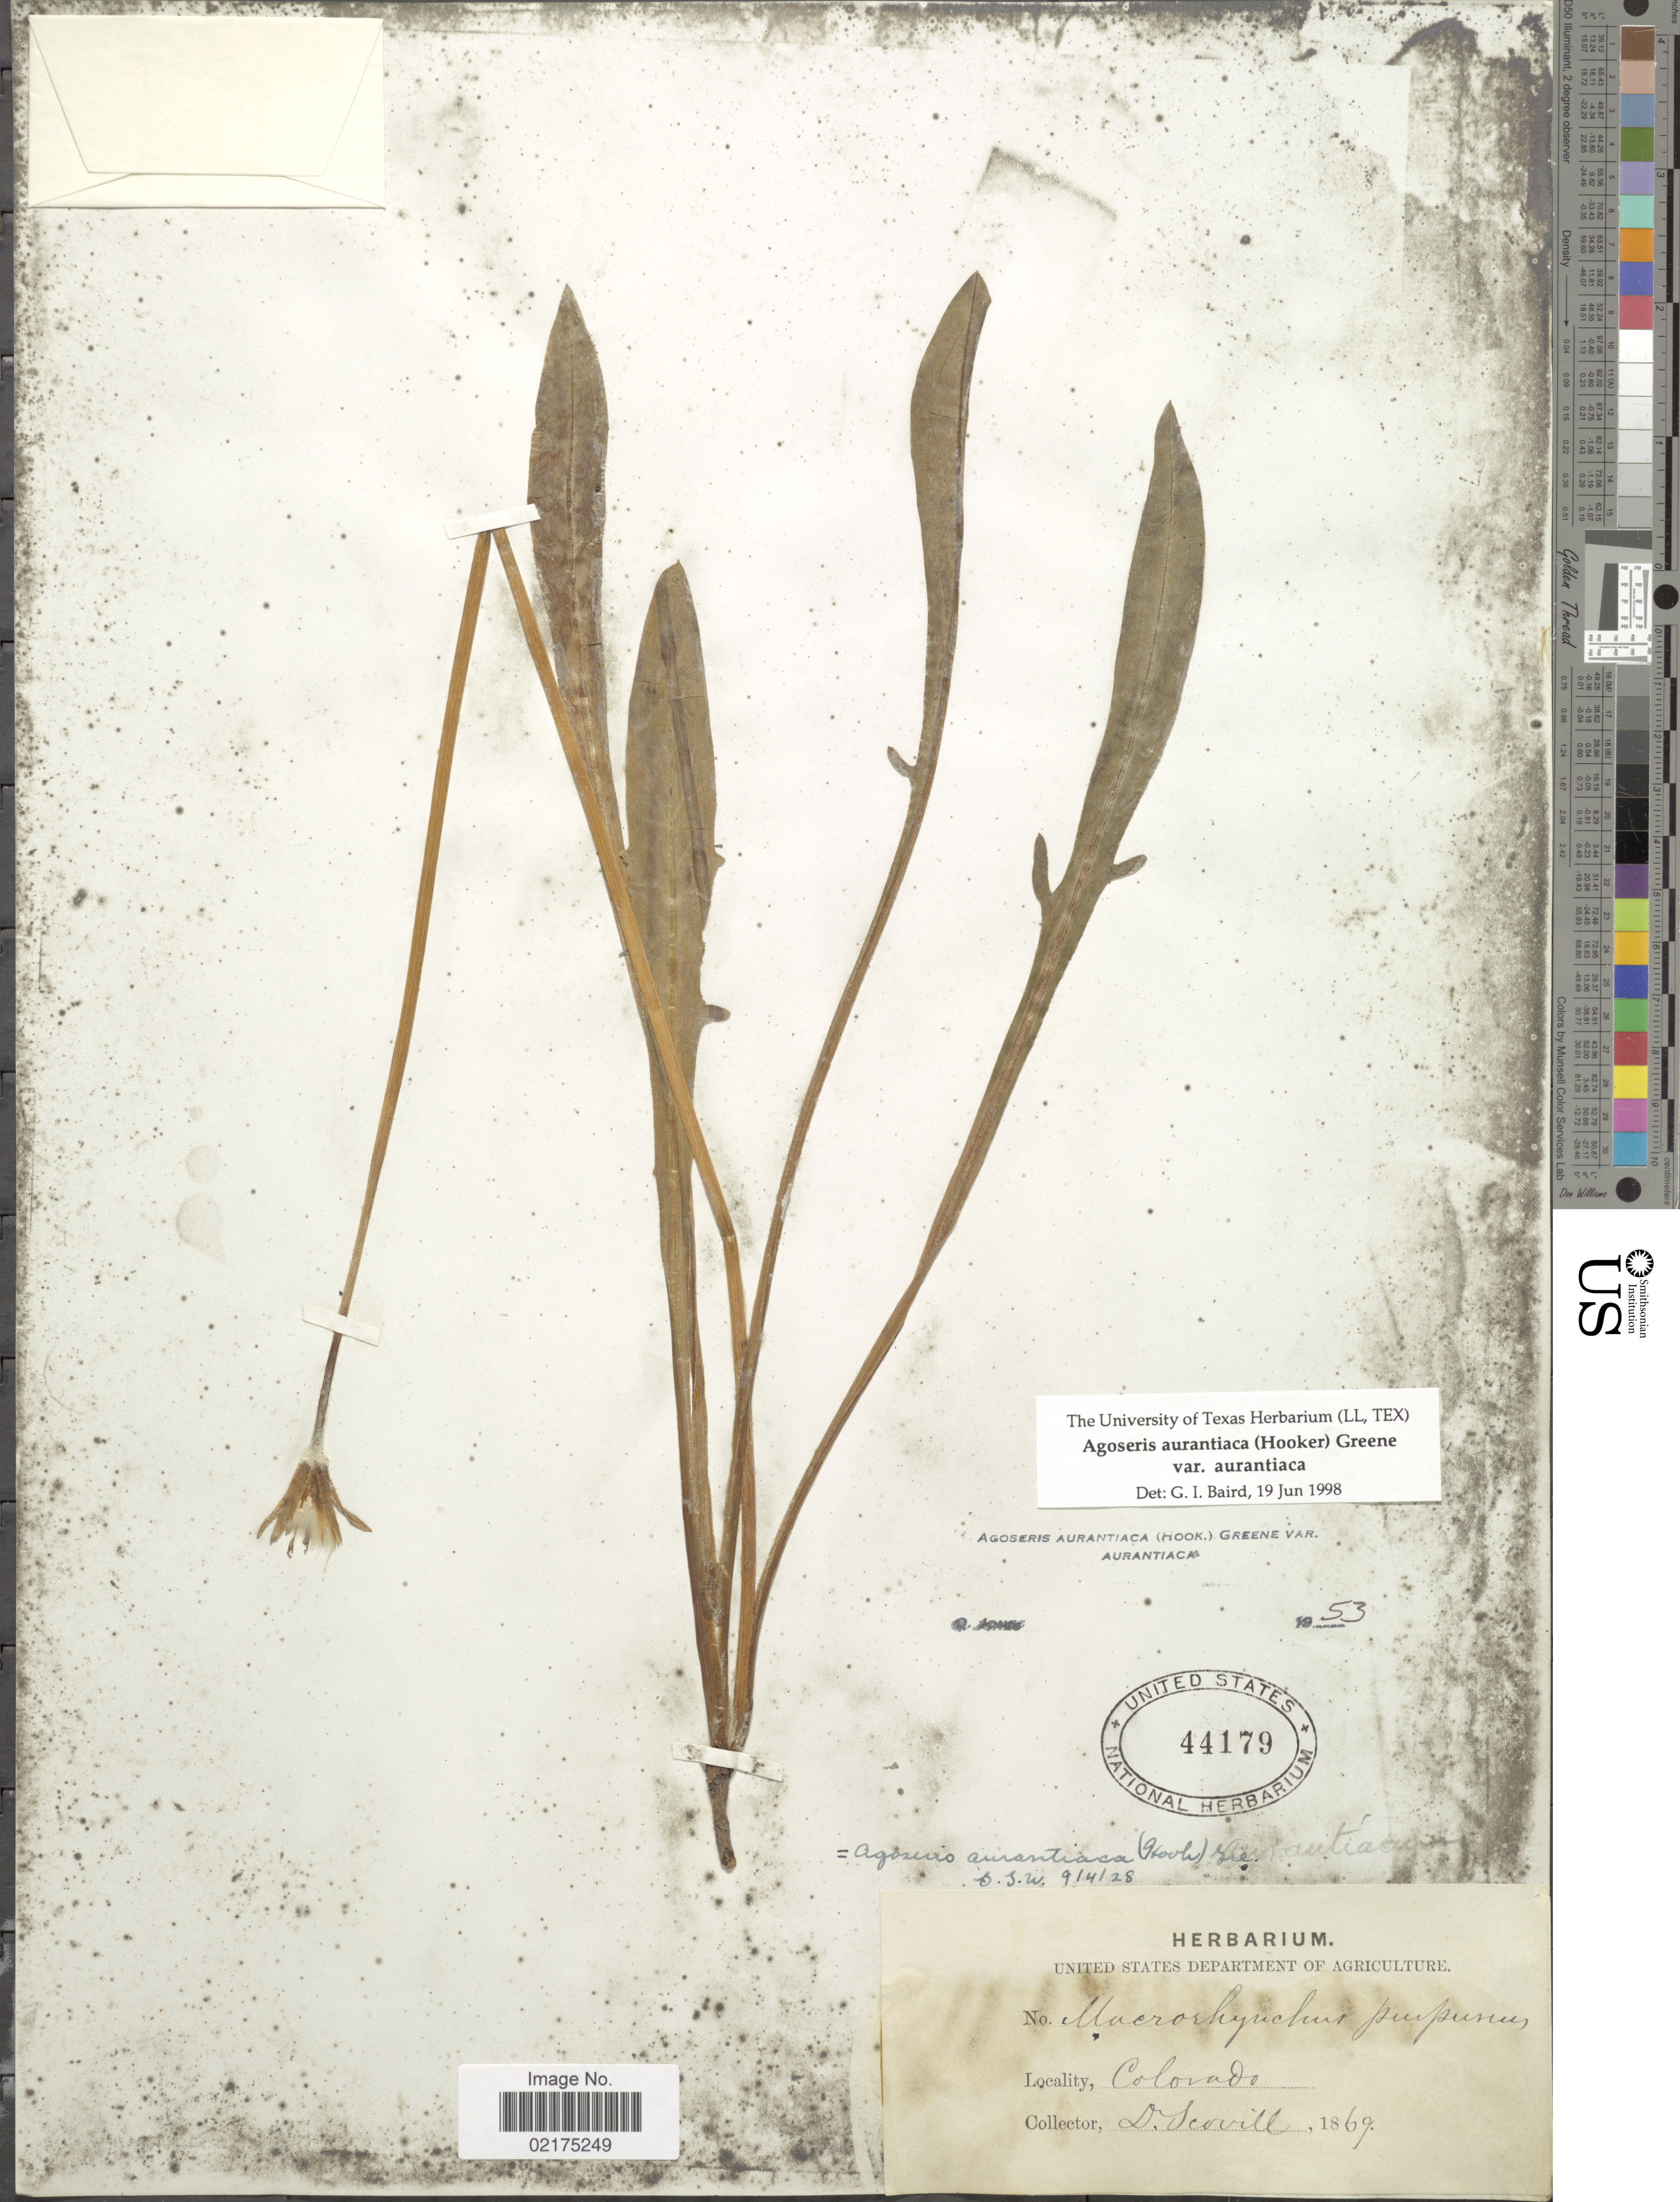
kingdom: Plantae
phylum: Tracheophyta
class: Magnoliopsida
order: Asterales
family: Asteraceae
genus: Agoseris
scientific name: Agoseris aurantiaca var. aurantiaca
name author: (Hook.) Greene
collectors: -- Scovill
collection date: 1869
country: United States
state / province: Colorado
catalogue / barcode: US 44179